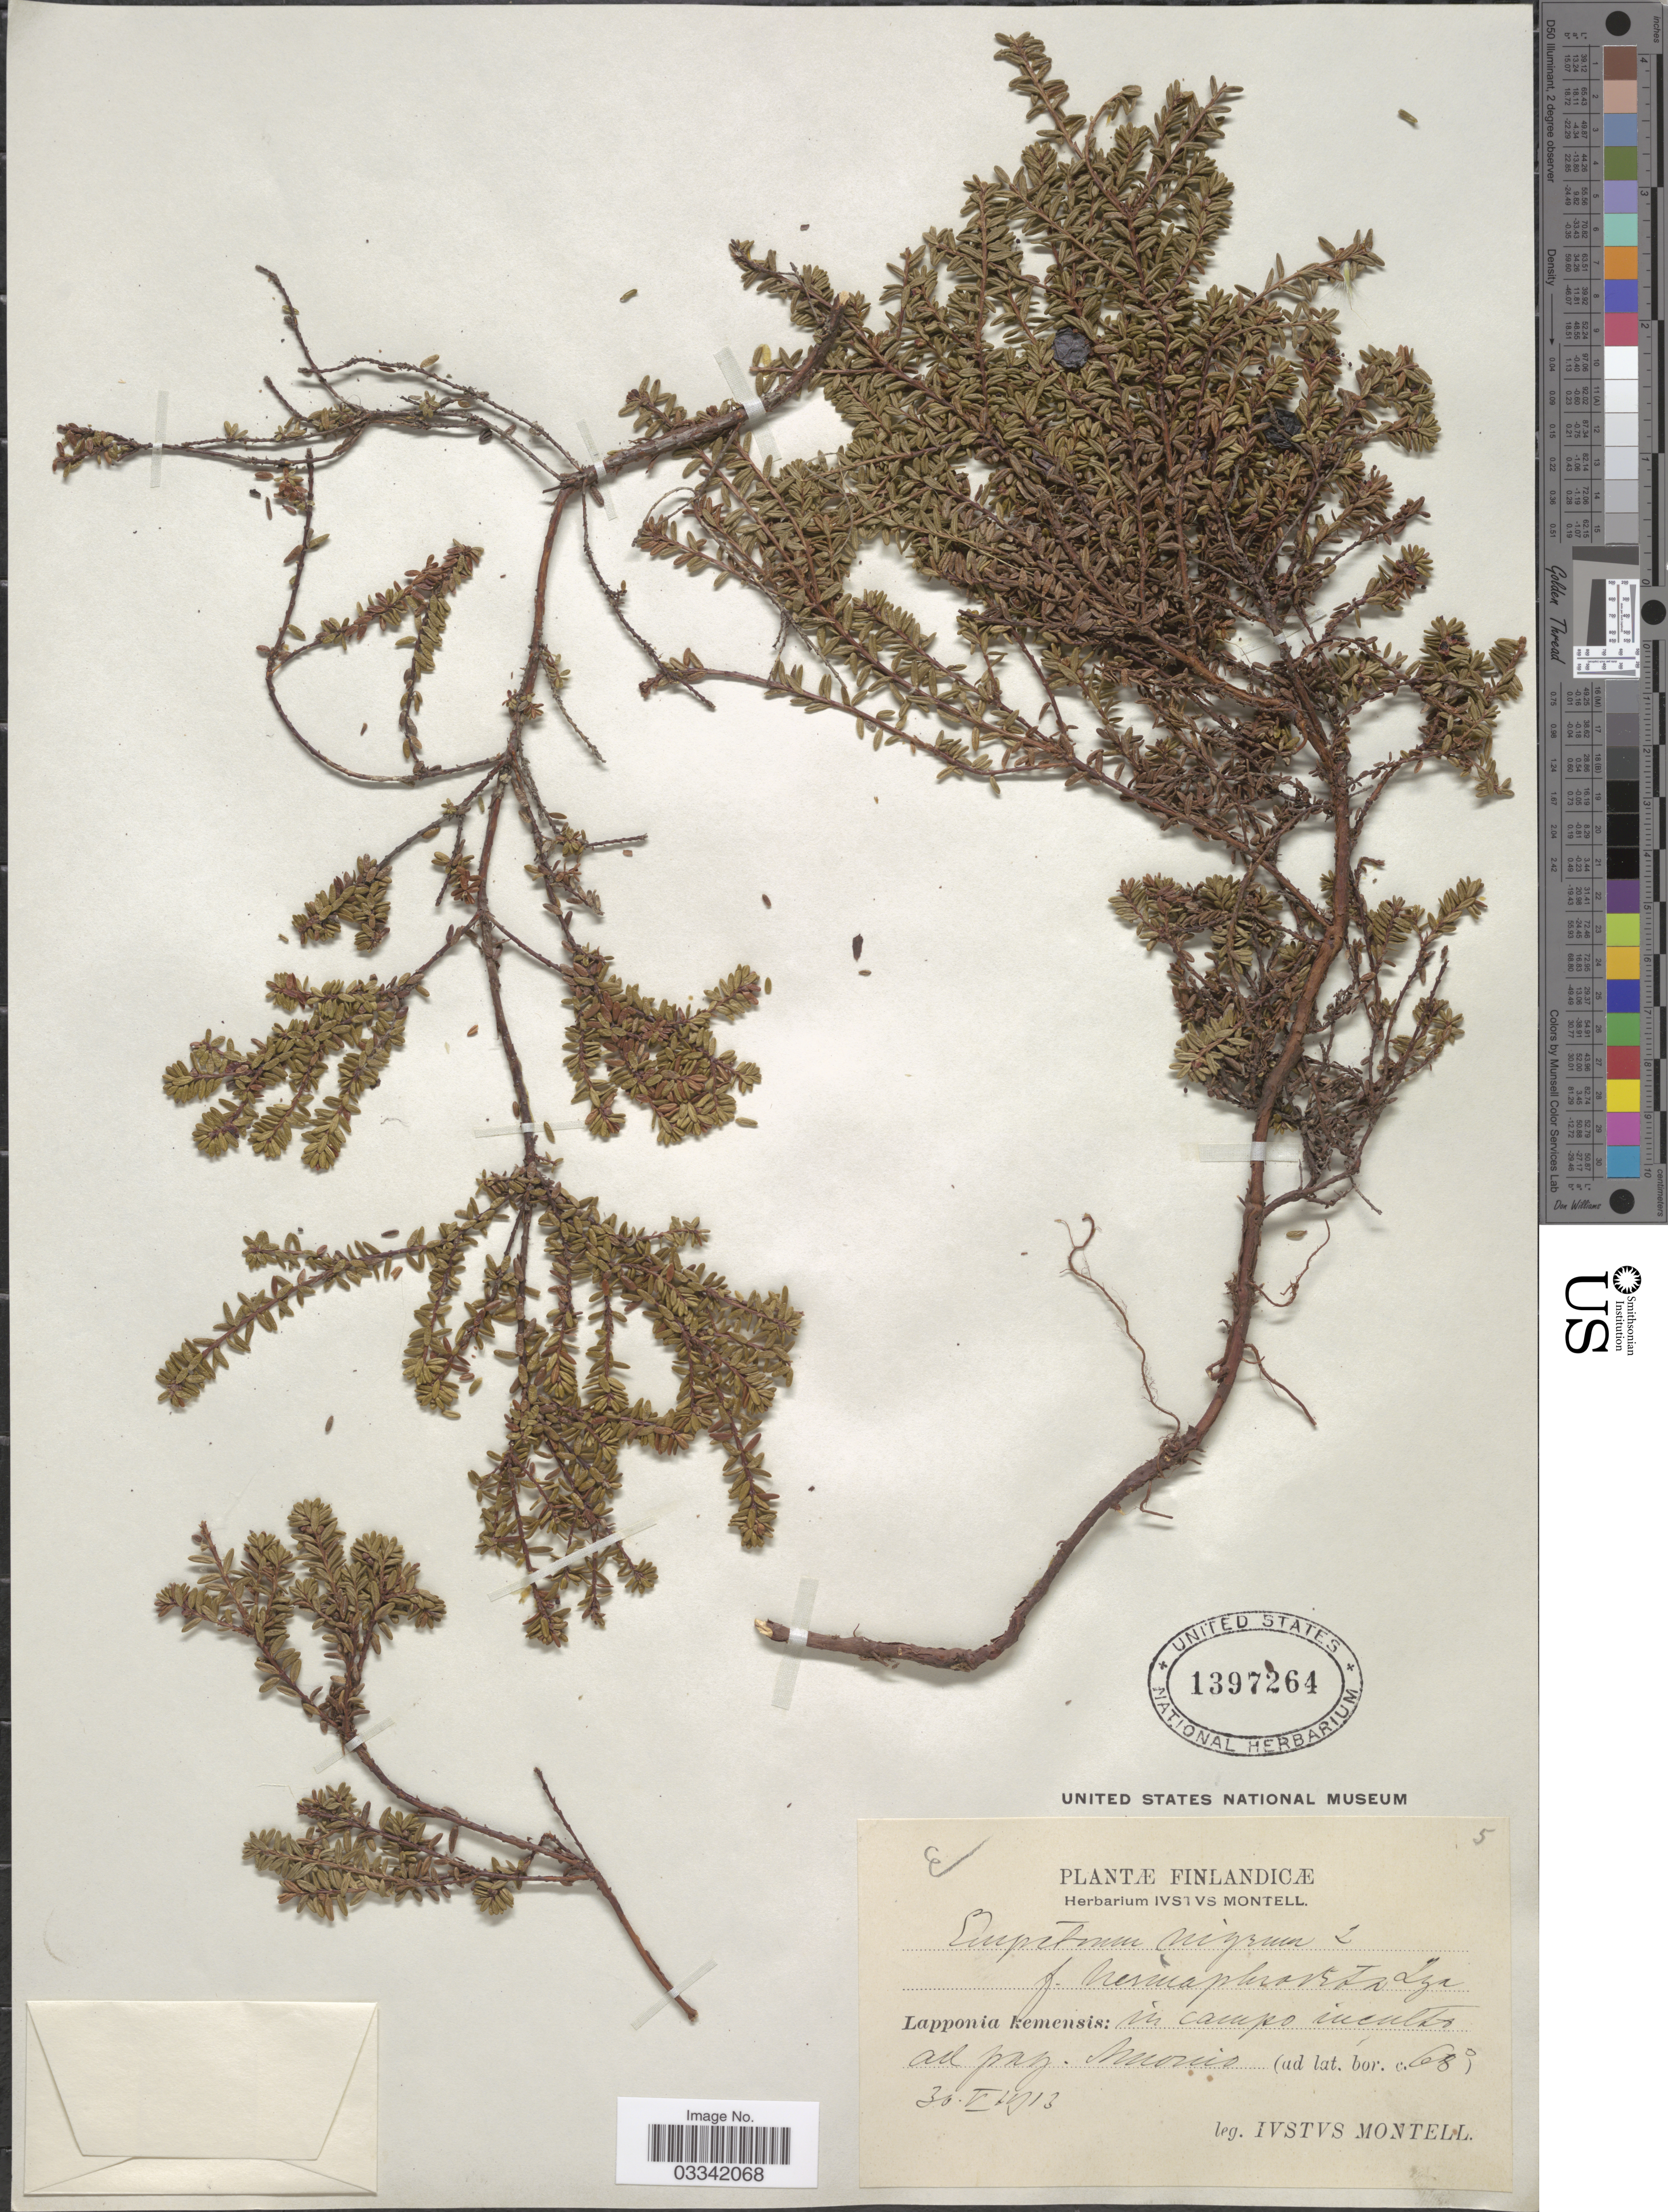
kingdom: Plantae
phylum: Tracheophyta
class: Magnoliopsida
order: Ericales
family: Ericaceae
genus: Empetrum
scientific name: Empetrum nigrum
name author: L.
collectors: I. Montell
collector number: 5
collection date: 1913-05-30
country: Finland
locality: Lapponia kemensis: in campo incultis ad pag. Muonio.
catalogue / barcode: US 1397264